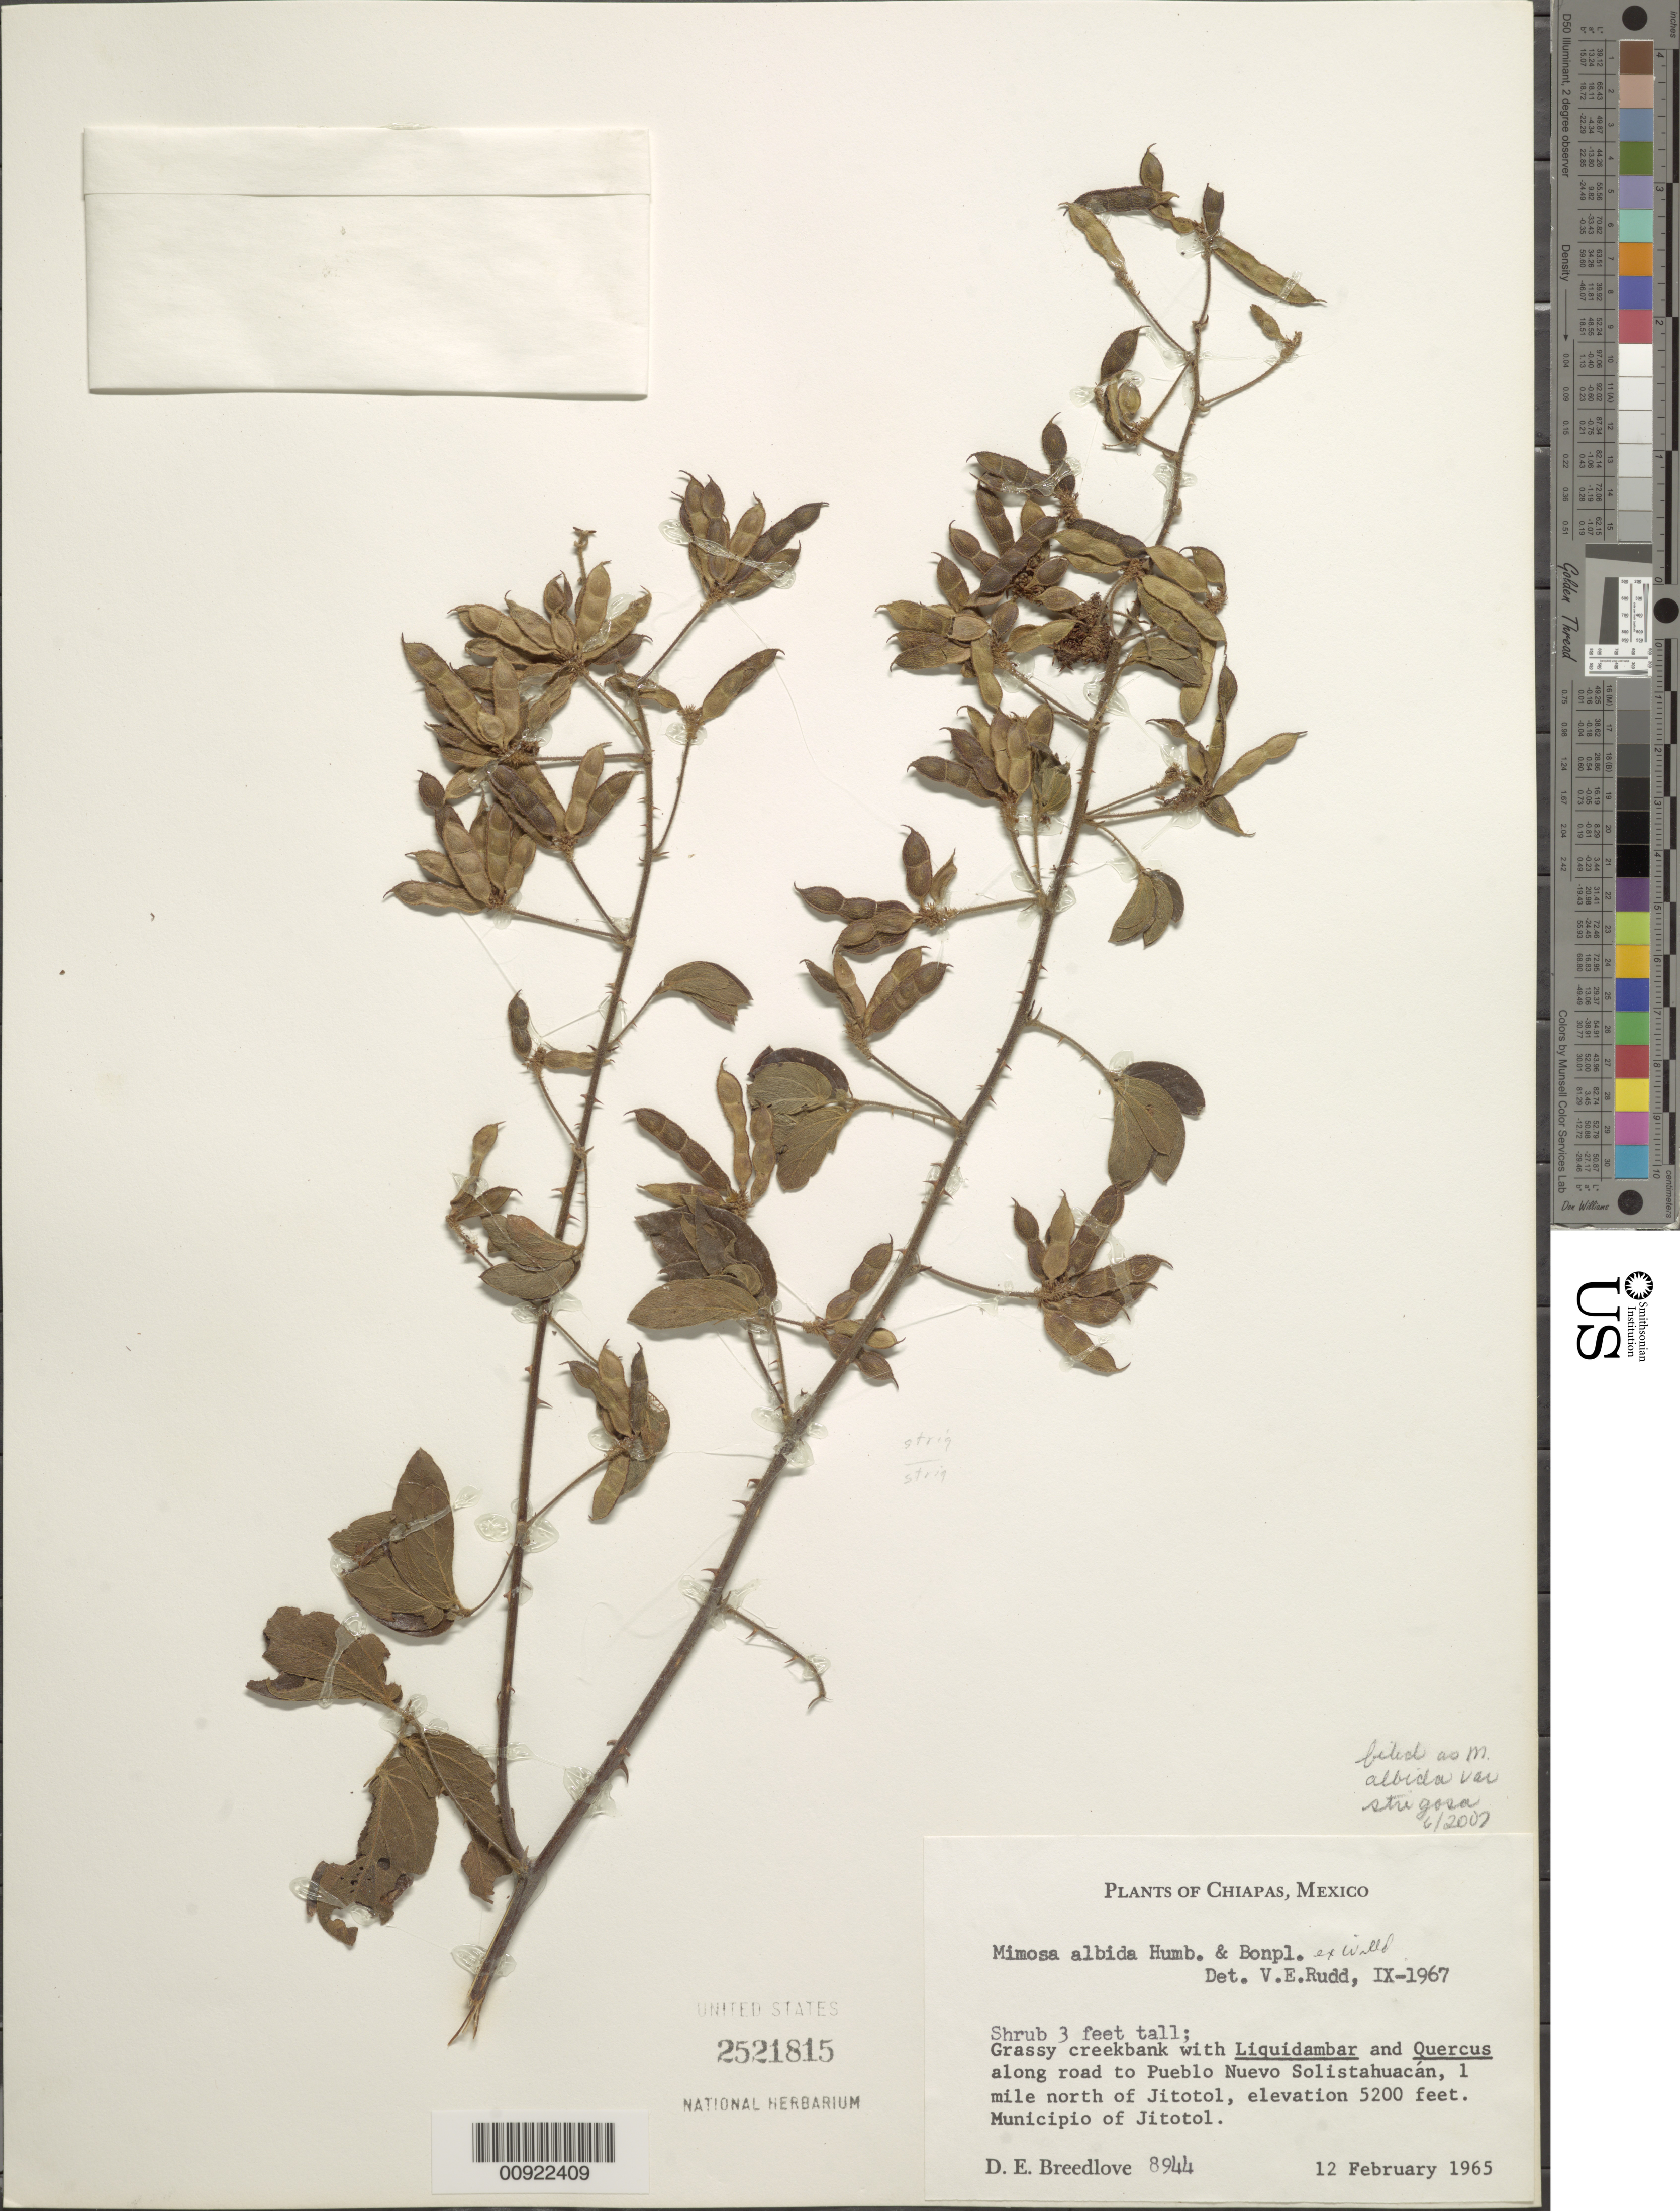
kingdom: Plantae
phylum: Tracheophyta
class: Magnoliopsida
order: Fabales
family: Fabaceae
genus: Mimosa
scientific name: Mimosa albida var. strigosa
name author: (Willd.) B.L. Rob.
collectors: D. E. Breedlove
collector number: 8944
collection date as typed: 12 Feb 1965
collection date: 1965-02-12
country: Mexico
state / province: Chiapas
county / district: Jitotol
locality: Along road to Pueblo Nuevo Solistahuacán, 1 mile north of Jitotol, Municipio of Jitotol, Chiapas.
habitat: Grassy creekbank with liquidambar and Quercus.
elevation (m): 1585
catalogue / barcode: US 2521815